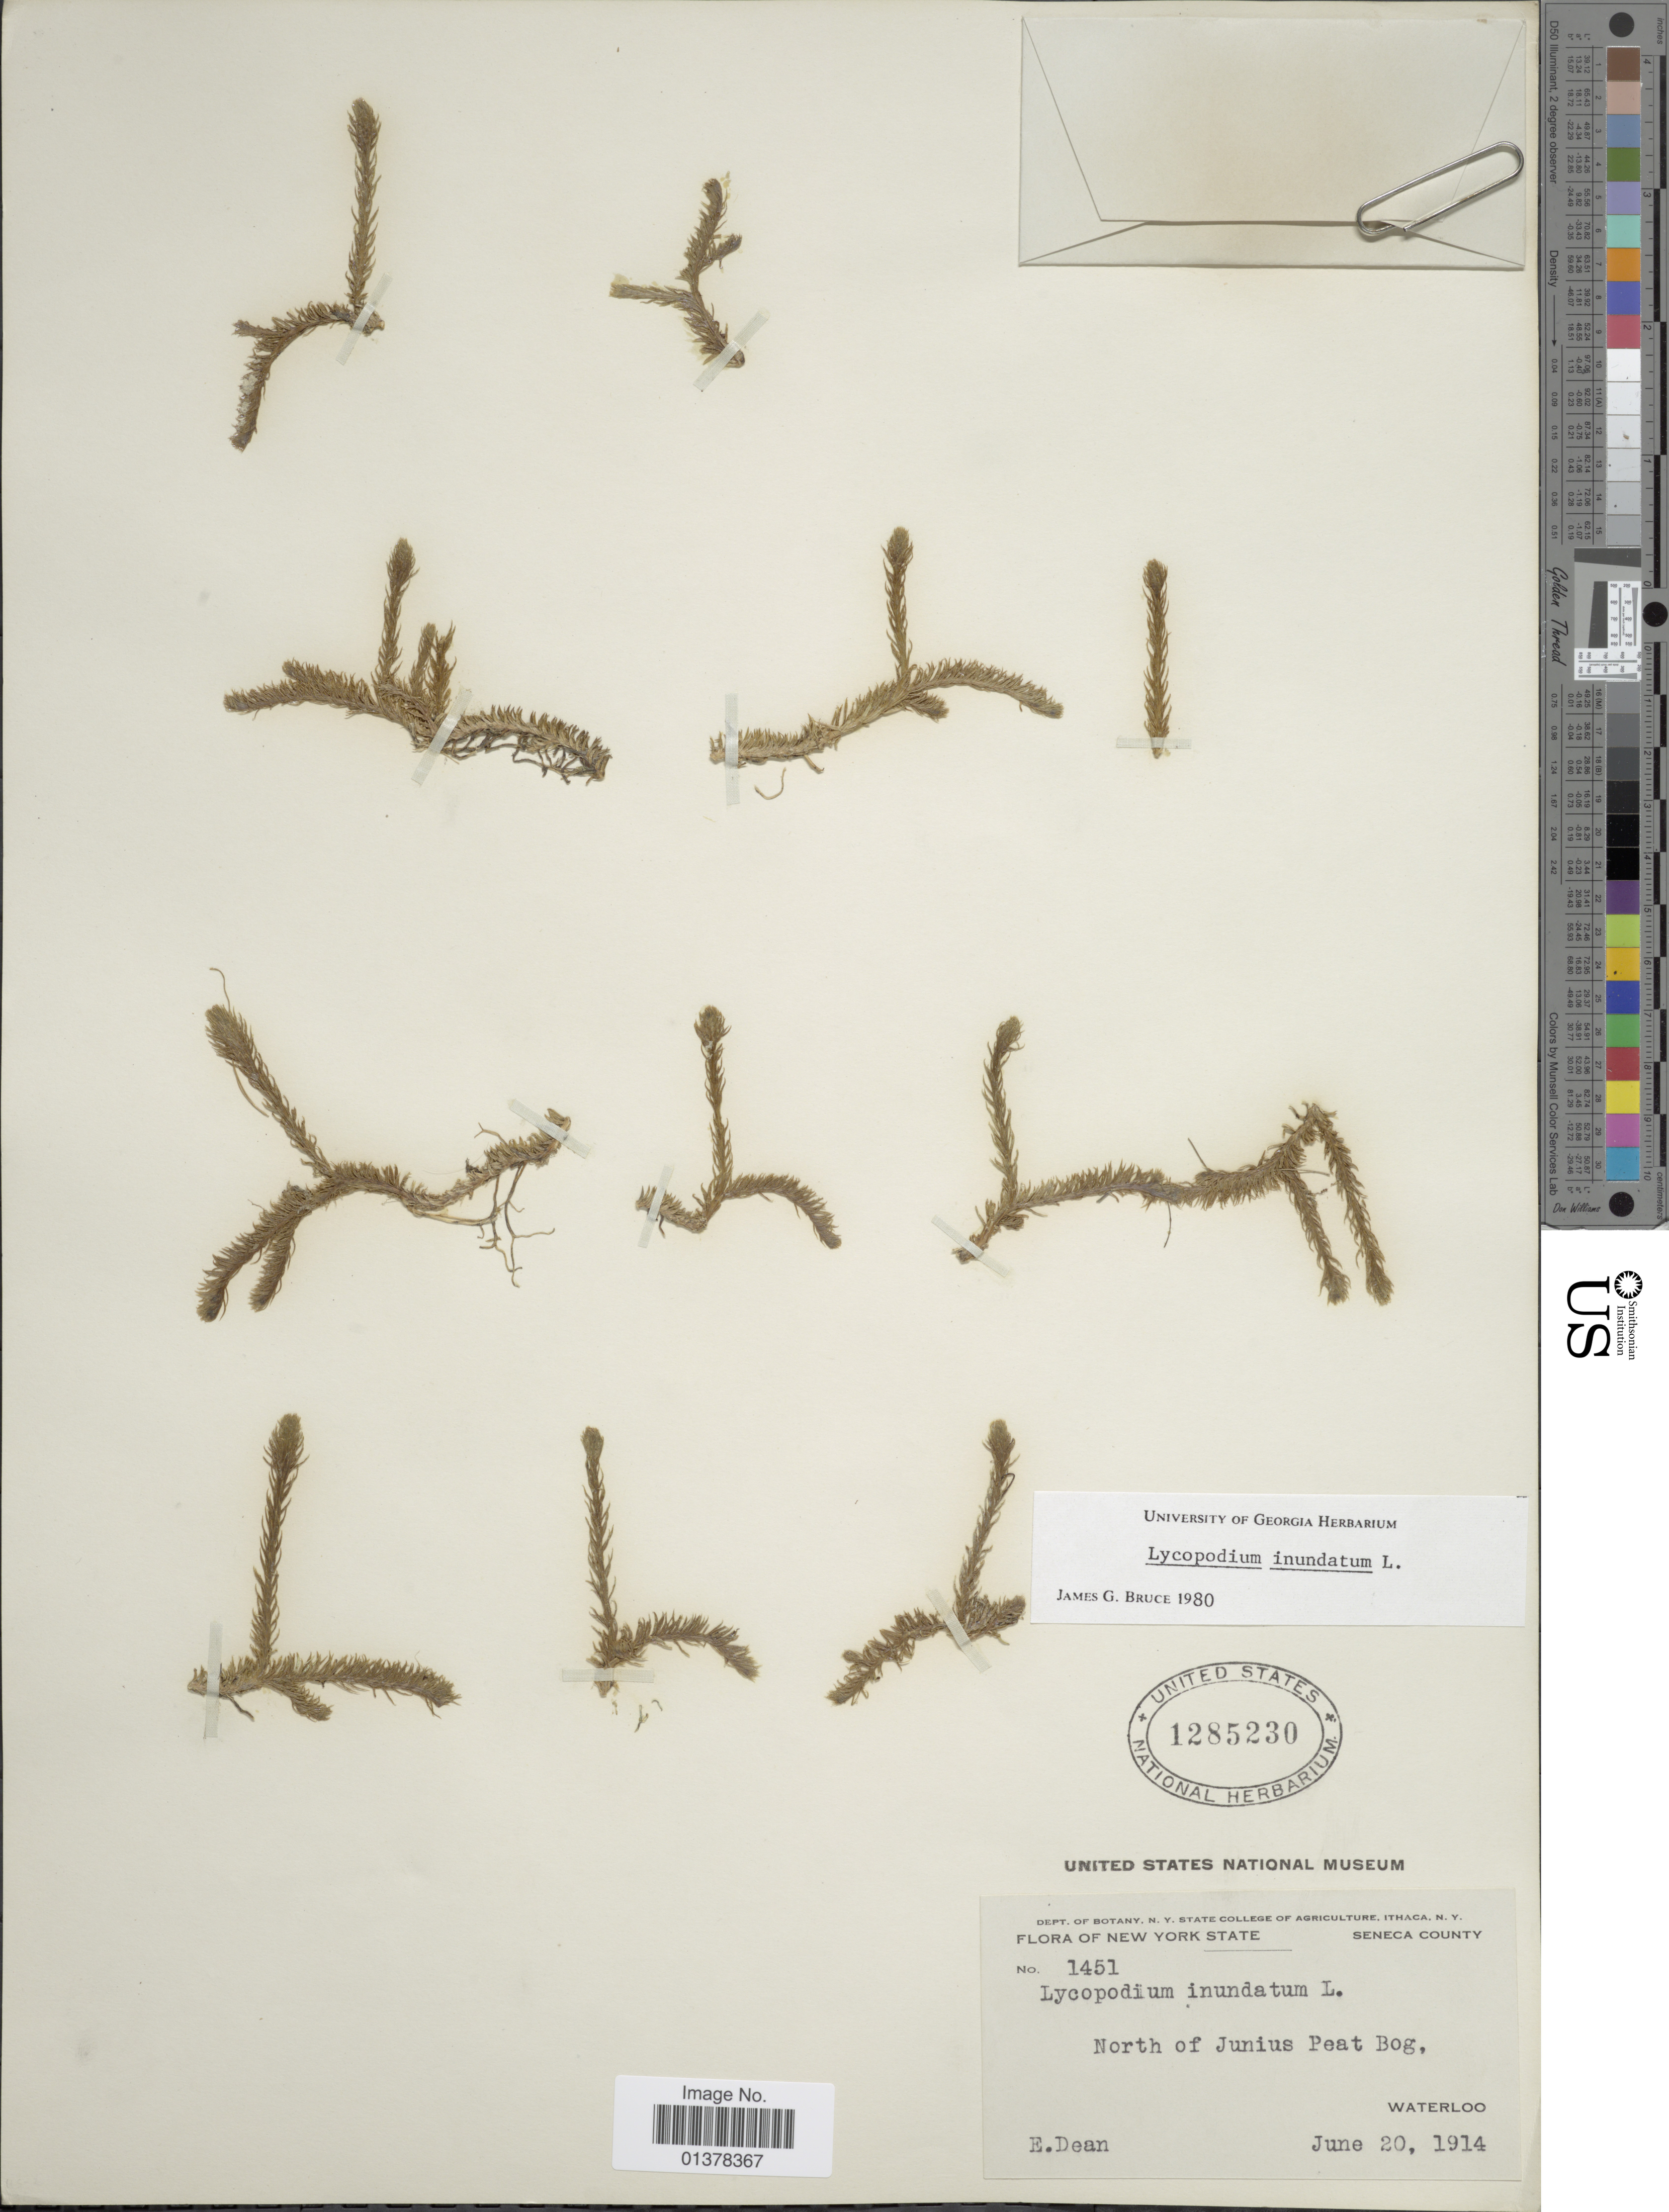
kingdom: Plantae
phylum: Tracheophyta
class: Lycopodiopsida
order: Lycopodiales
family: Lycopodiaceae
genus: Lycopodiella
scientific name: Lycopodiella inundata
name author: (L.) Holub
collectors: E. A. Dean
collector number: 1451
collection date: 1914-06-20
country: United States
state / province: New York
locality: Seneca County, North of Junius Peat Bog, Waterloo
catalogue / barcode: US 1285230